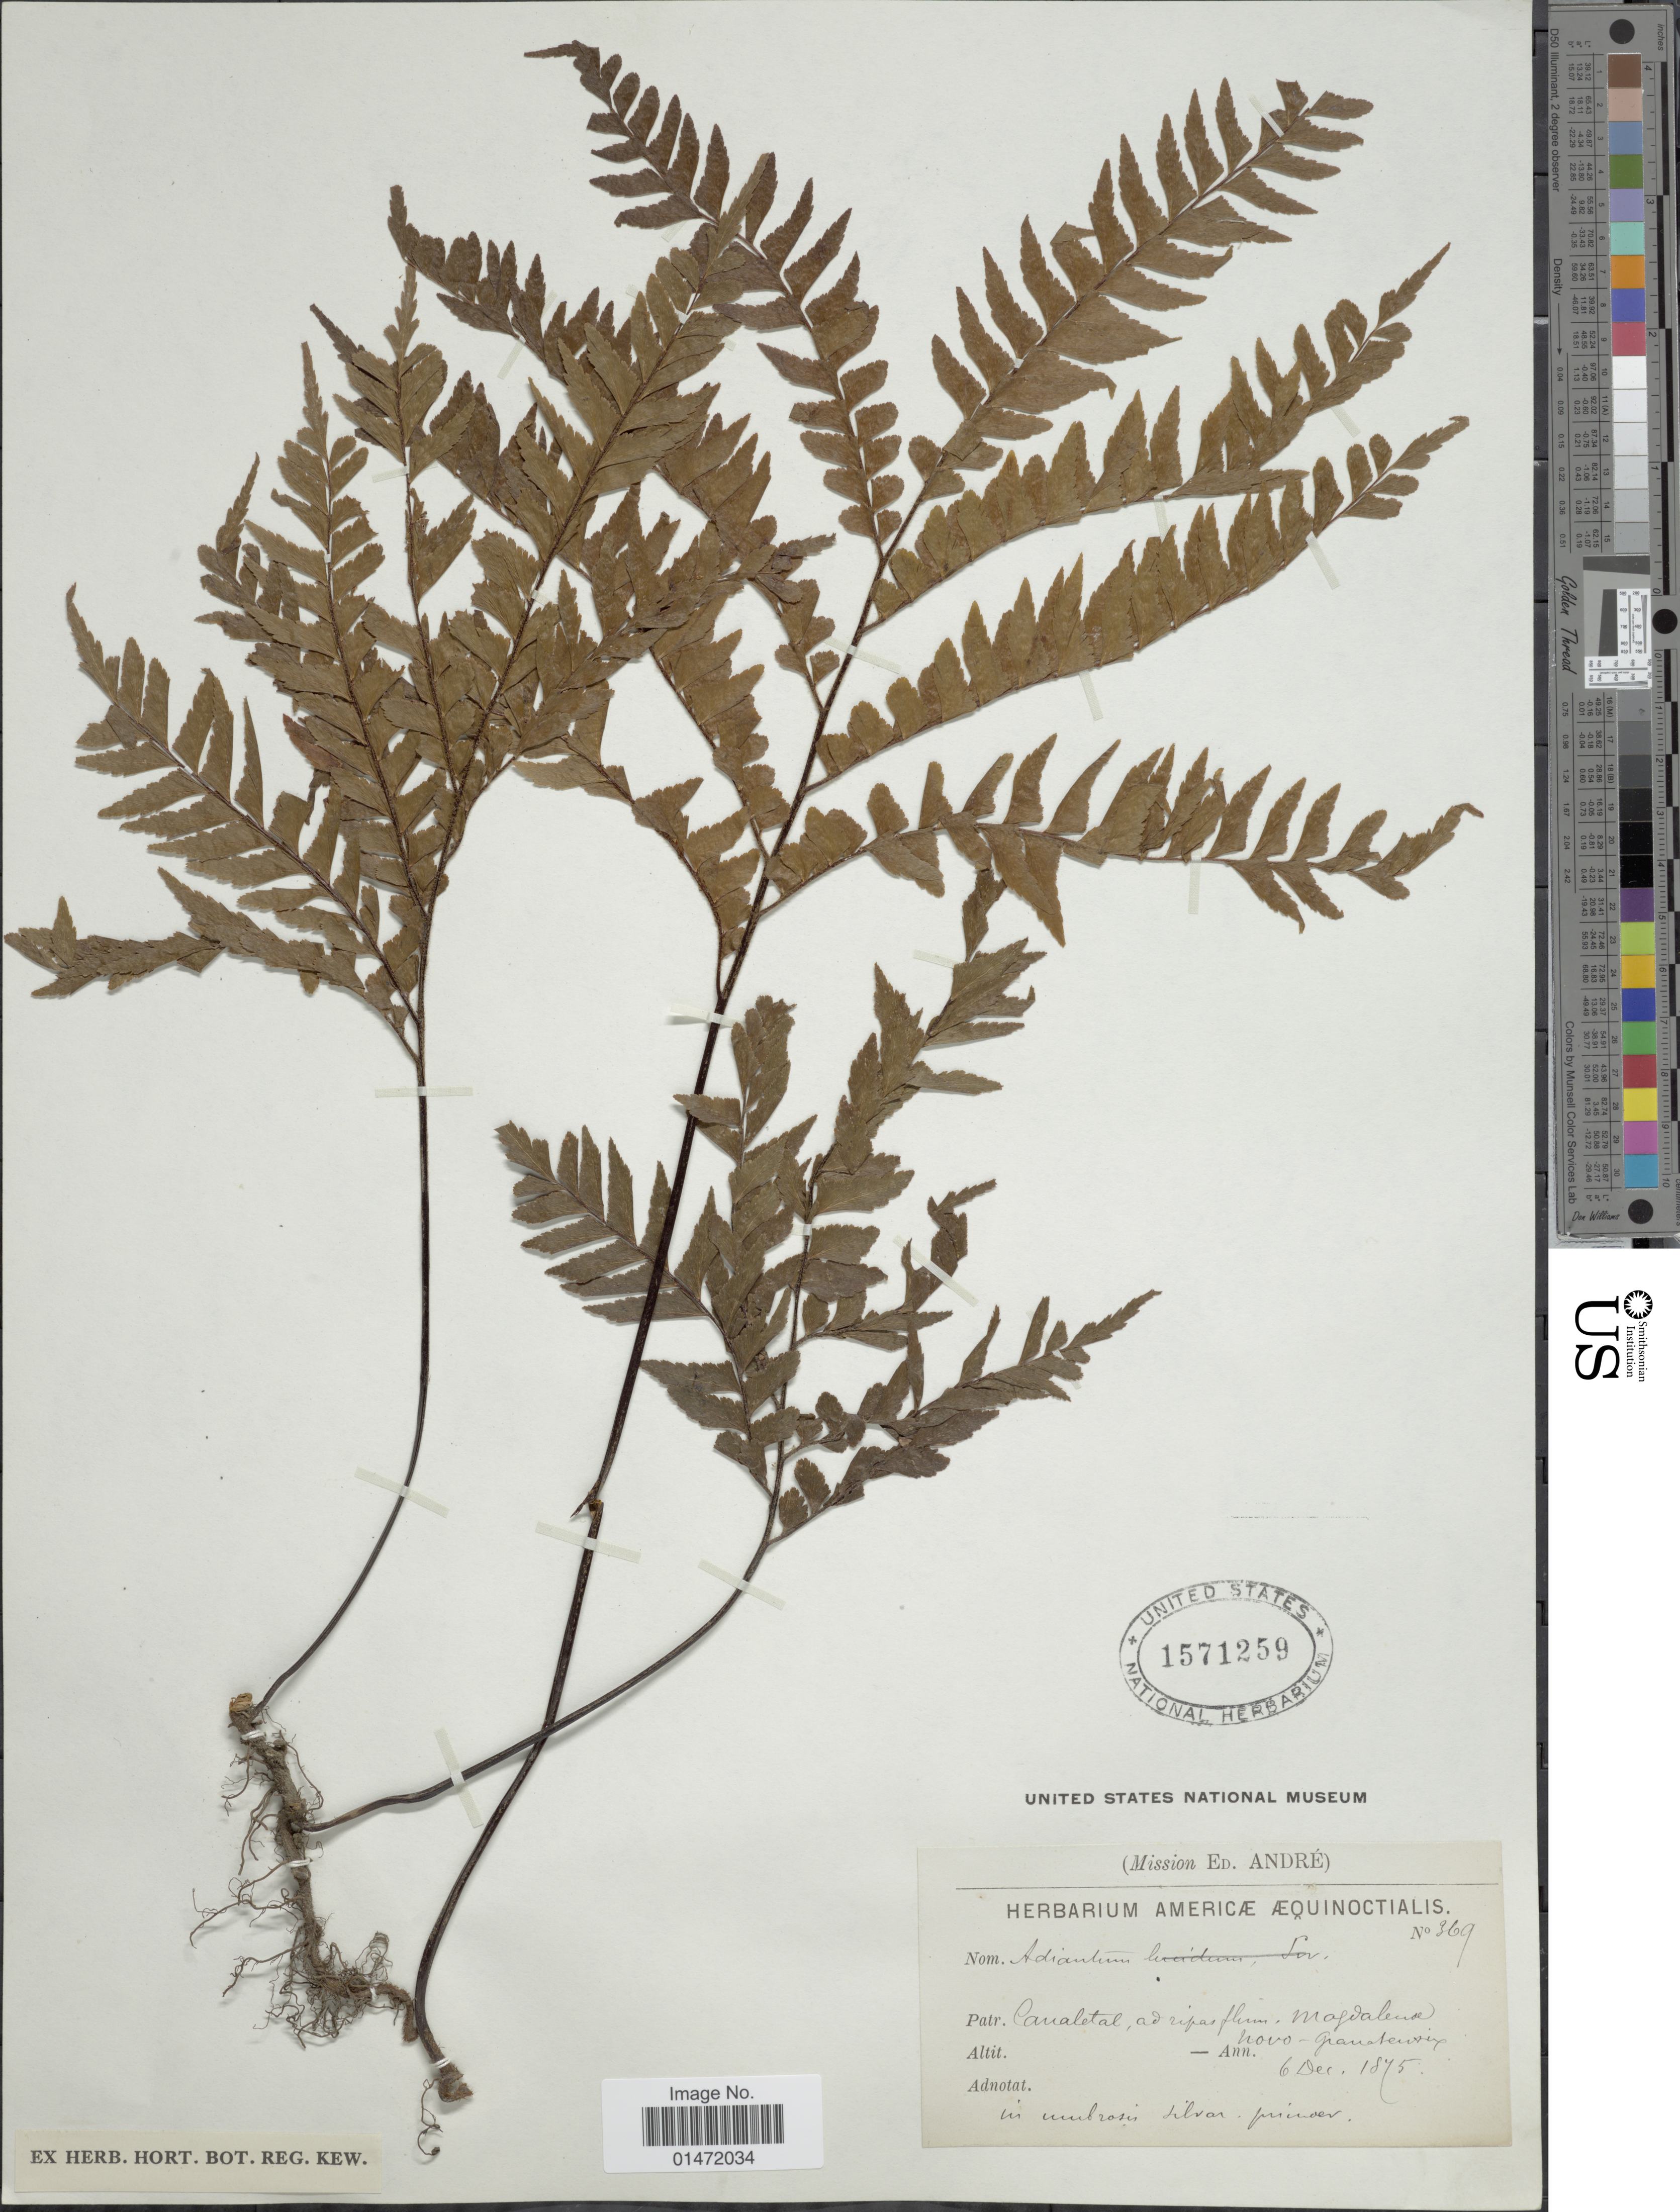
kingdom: Plantae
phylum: Tracheophyta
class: Polypodiopsida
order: Polypodiales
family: Pteridaceae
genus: Adiantum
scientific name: Adiantum sp.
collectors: E. Andre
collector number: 369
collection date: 1875-12-06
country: Colombia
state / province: Magdalena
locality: Canaletal, ad ripas fluvi, Novo-Granatensis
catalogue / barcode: US 1571259